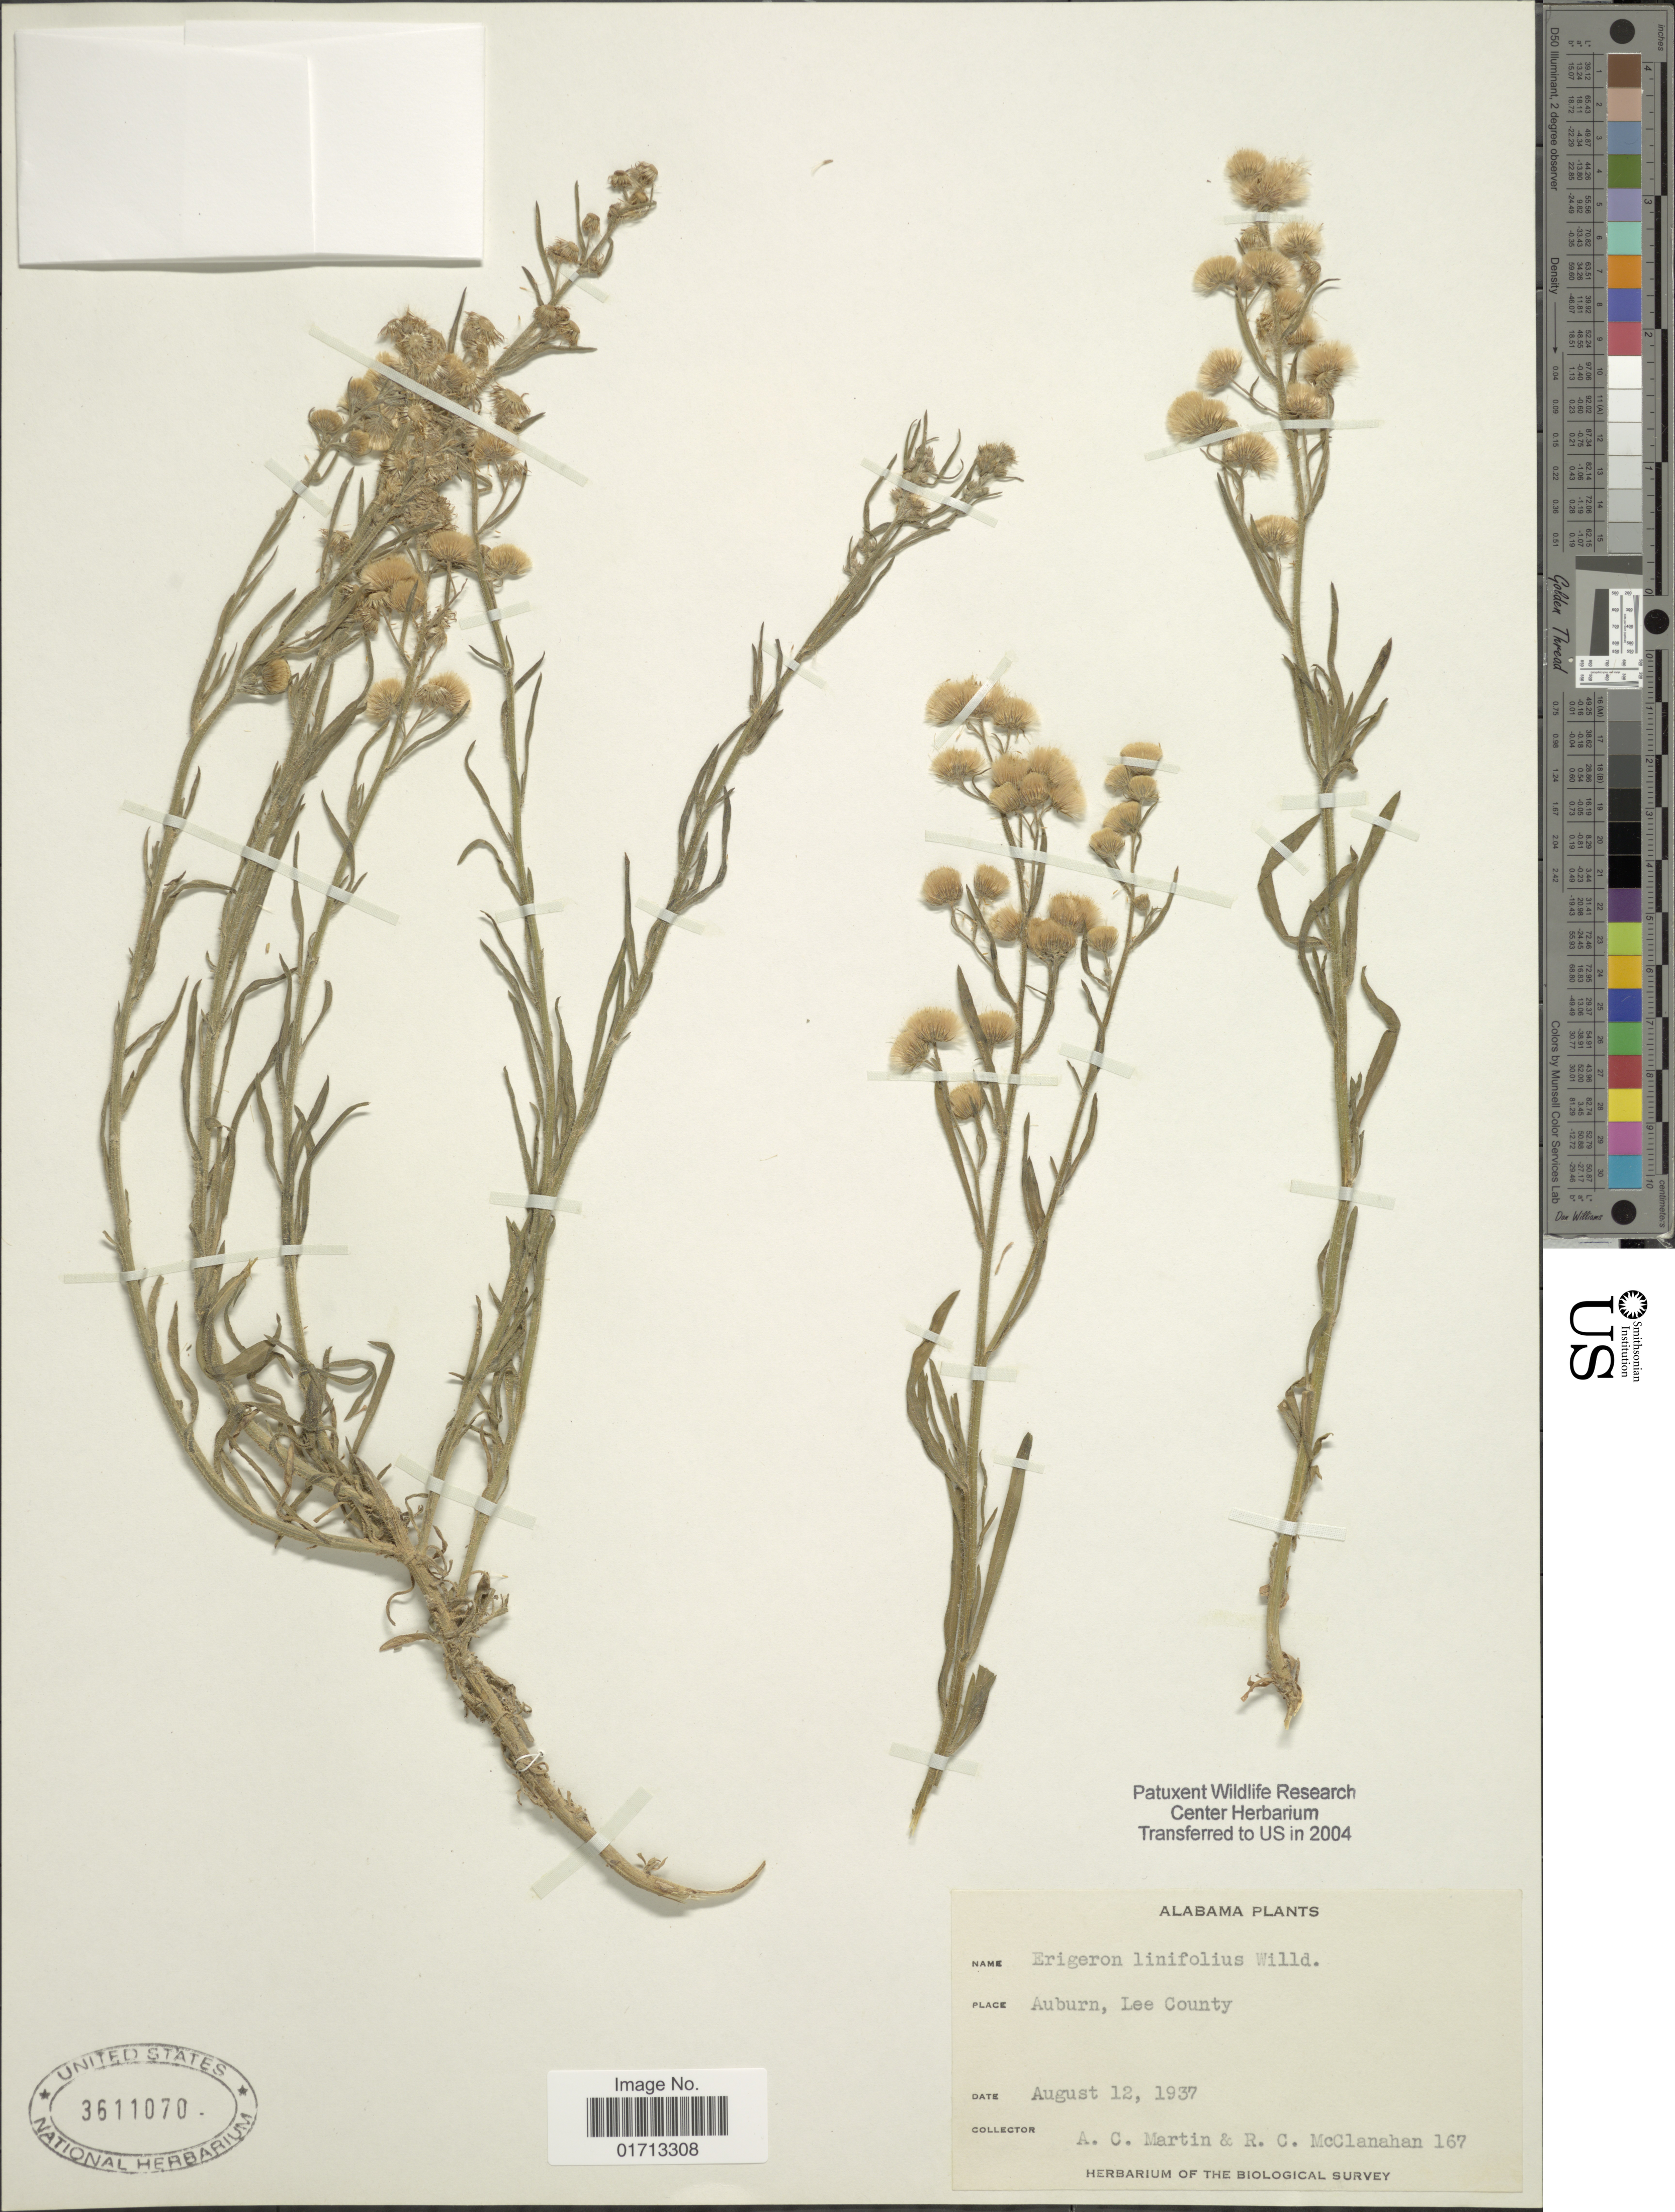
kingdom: Plantae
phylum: Tracheophyta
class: Magnoliopsida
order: Asterales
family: Asteraceae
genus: Erigeron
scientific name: Erigeron bonariensis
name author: L.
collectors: A. C. Martin & R. McClanahan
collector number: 167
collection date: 1937-08-12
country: United States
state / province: Alabama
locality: Auburn, Lee County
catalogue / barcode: US 3611070